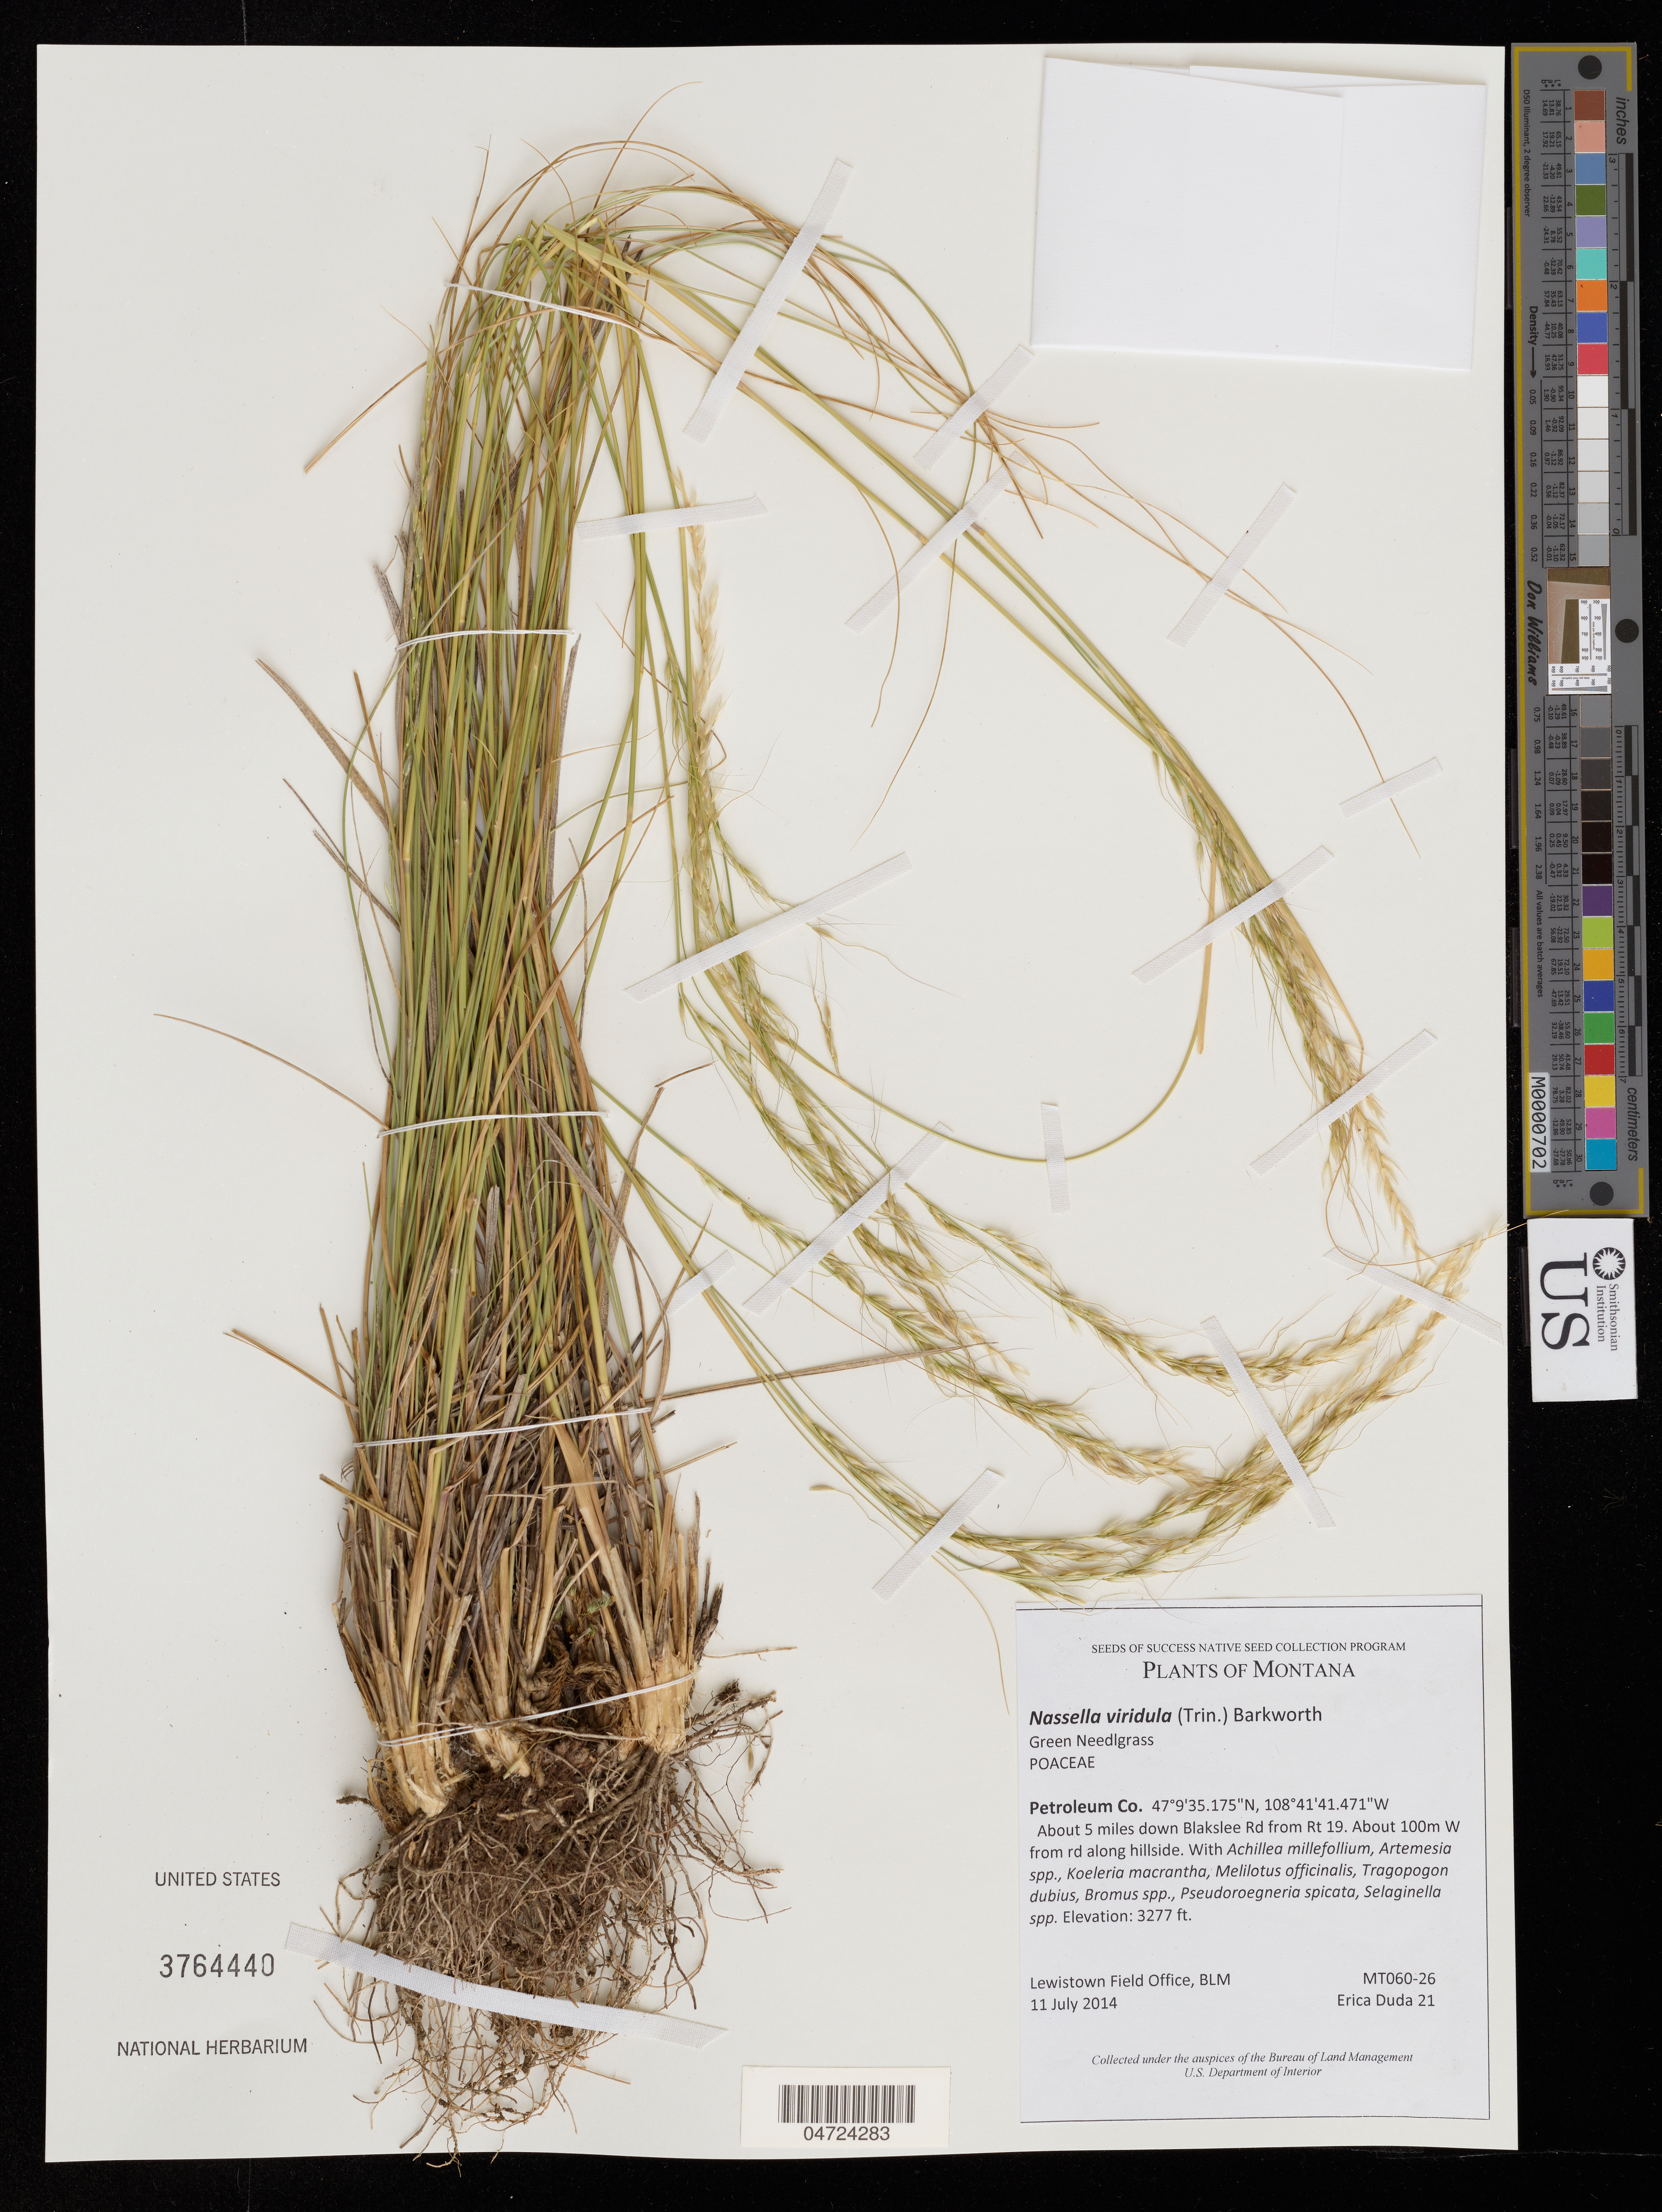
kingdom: Plantae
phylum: Tracheophyta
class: Liliopsida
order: Poales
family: Poaceae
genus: Nassella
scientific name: Nassella viridula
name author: (Trin.) Barkworth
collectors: E. Duda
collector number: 21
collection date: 2014-07-11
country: United States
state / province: Montana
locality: Petroleum Co. About 5 miles down Blakslee Rd from Rt 19. About 100m W from rd along hillside.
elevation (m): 999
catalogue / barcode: US 3764440